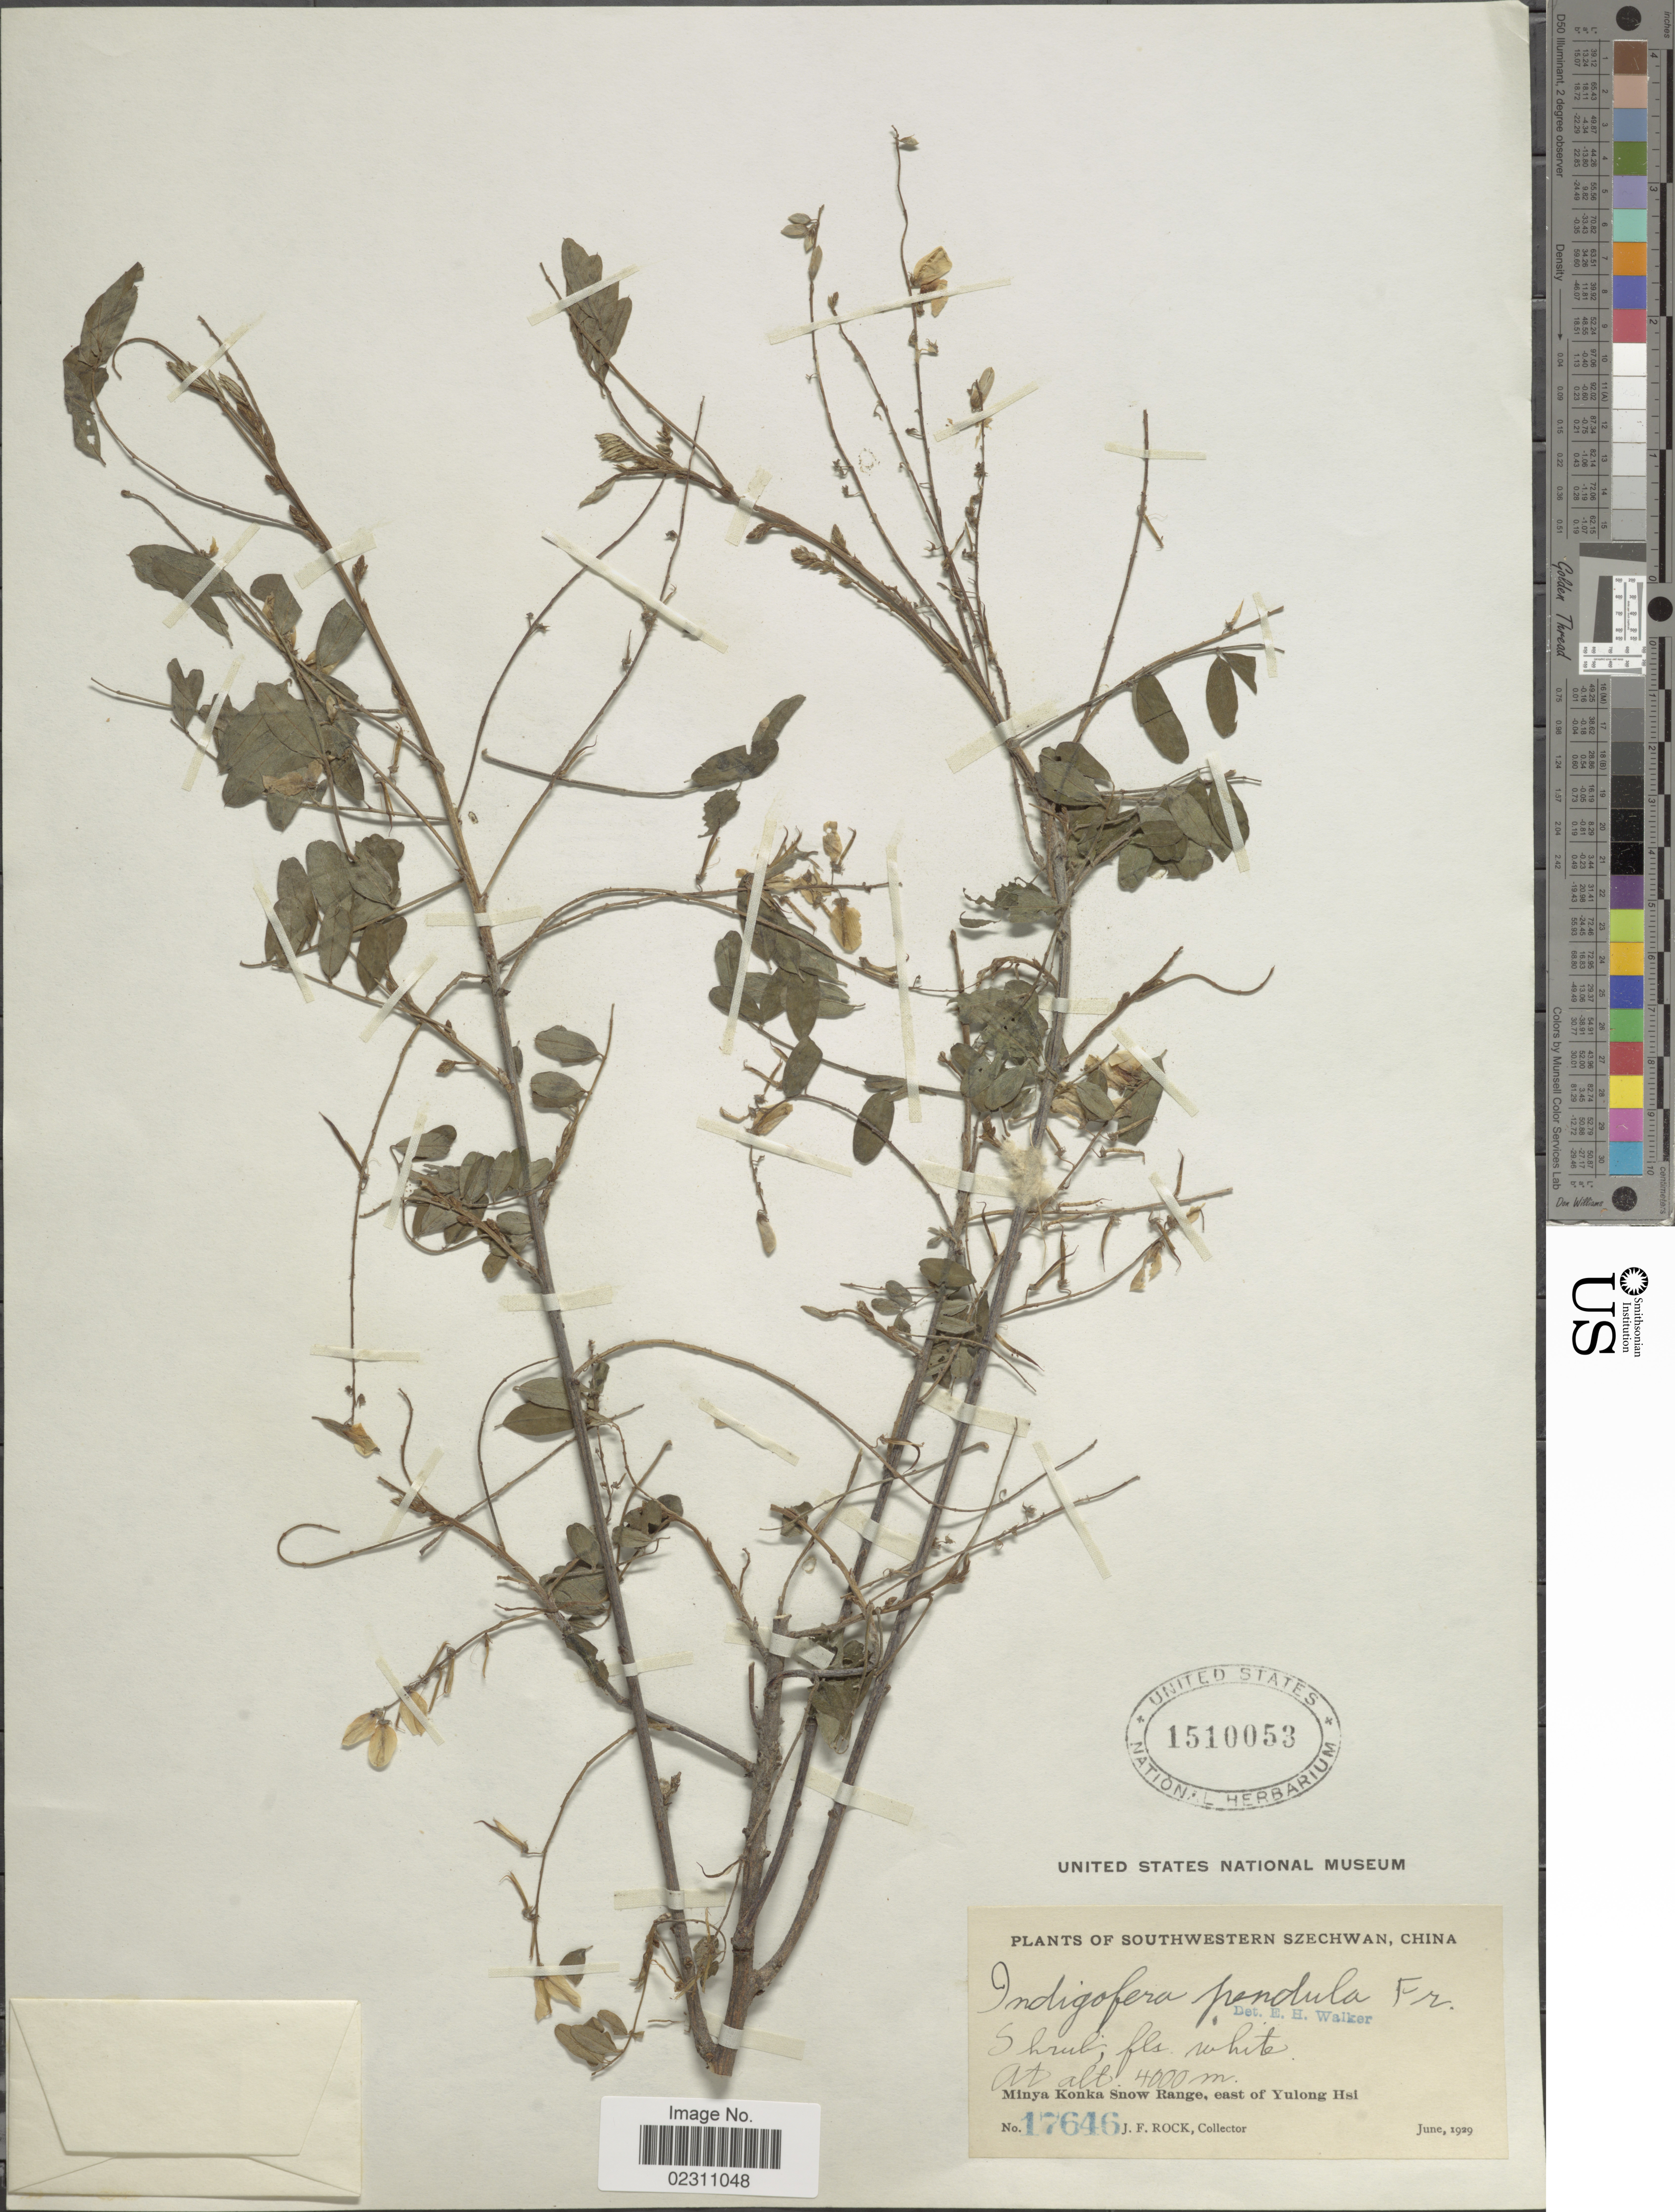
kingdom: Plantae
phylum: Tracheophyta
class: Magnoliopsida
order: Fabales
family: Fabaceae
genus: Indigofera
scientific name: Indigofera pendula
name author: Franch.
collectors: J. Rock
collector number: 17646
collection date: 1929-06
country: China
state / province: Sichuan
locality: Southwestern Szechwan, Minya Konka Snow Range, east of Yulong Hsi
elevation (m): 4000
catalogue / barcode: US 1510053